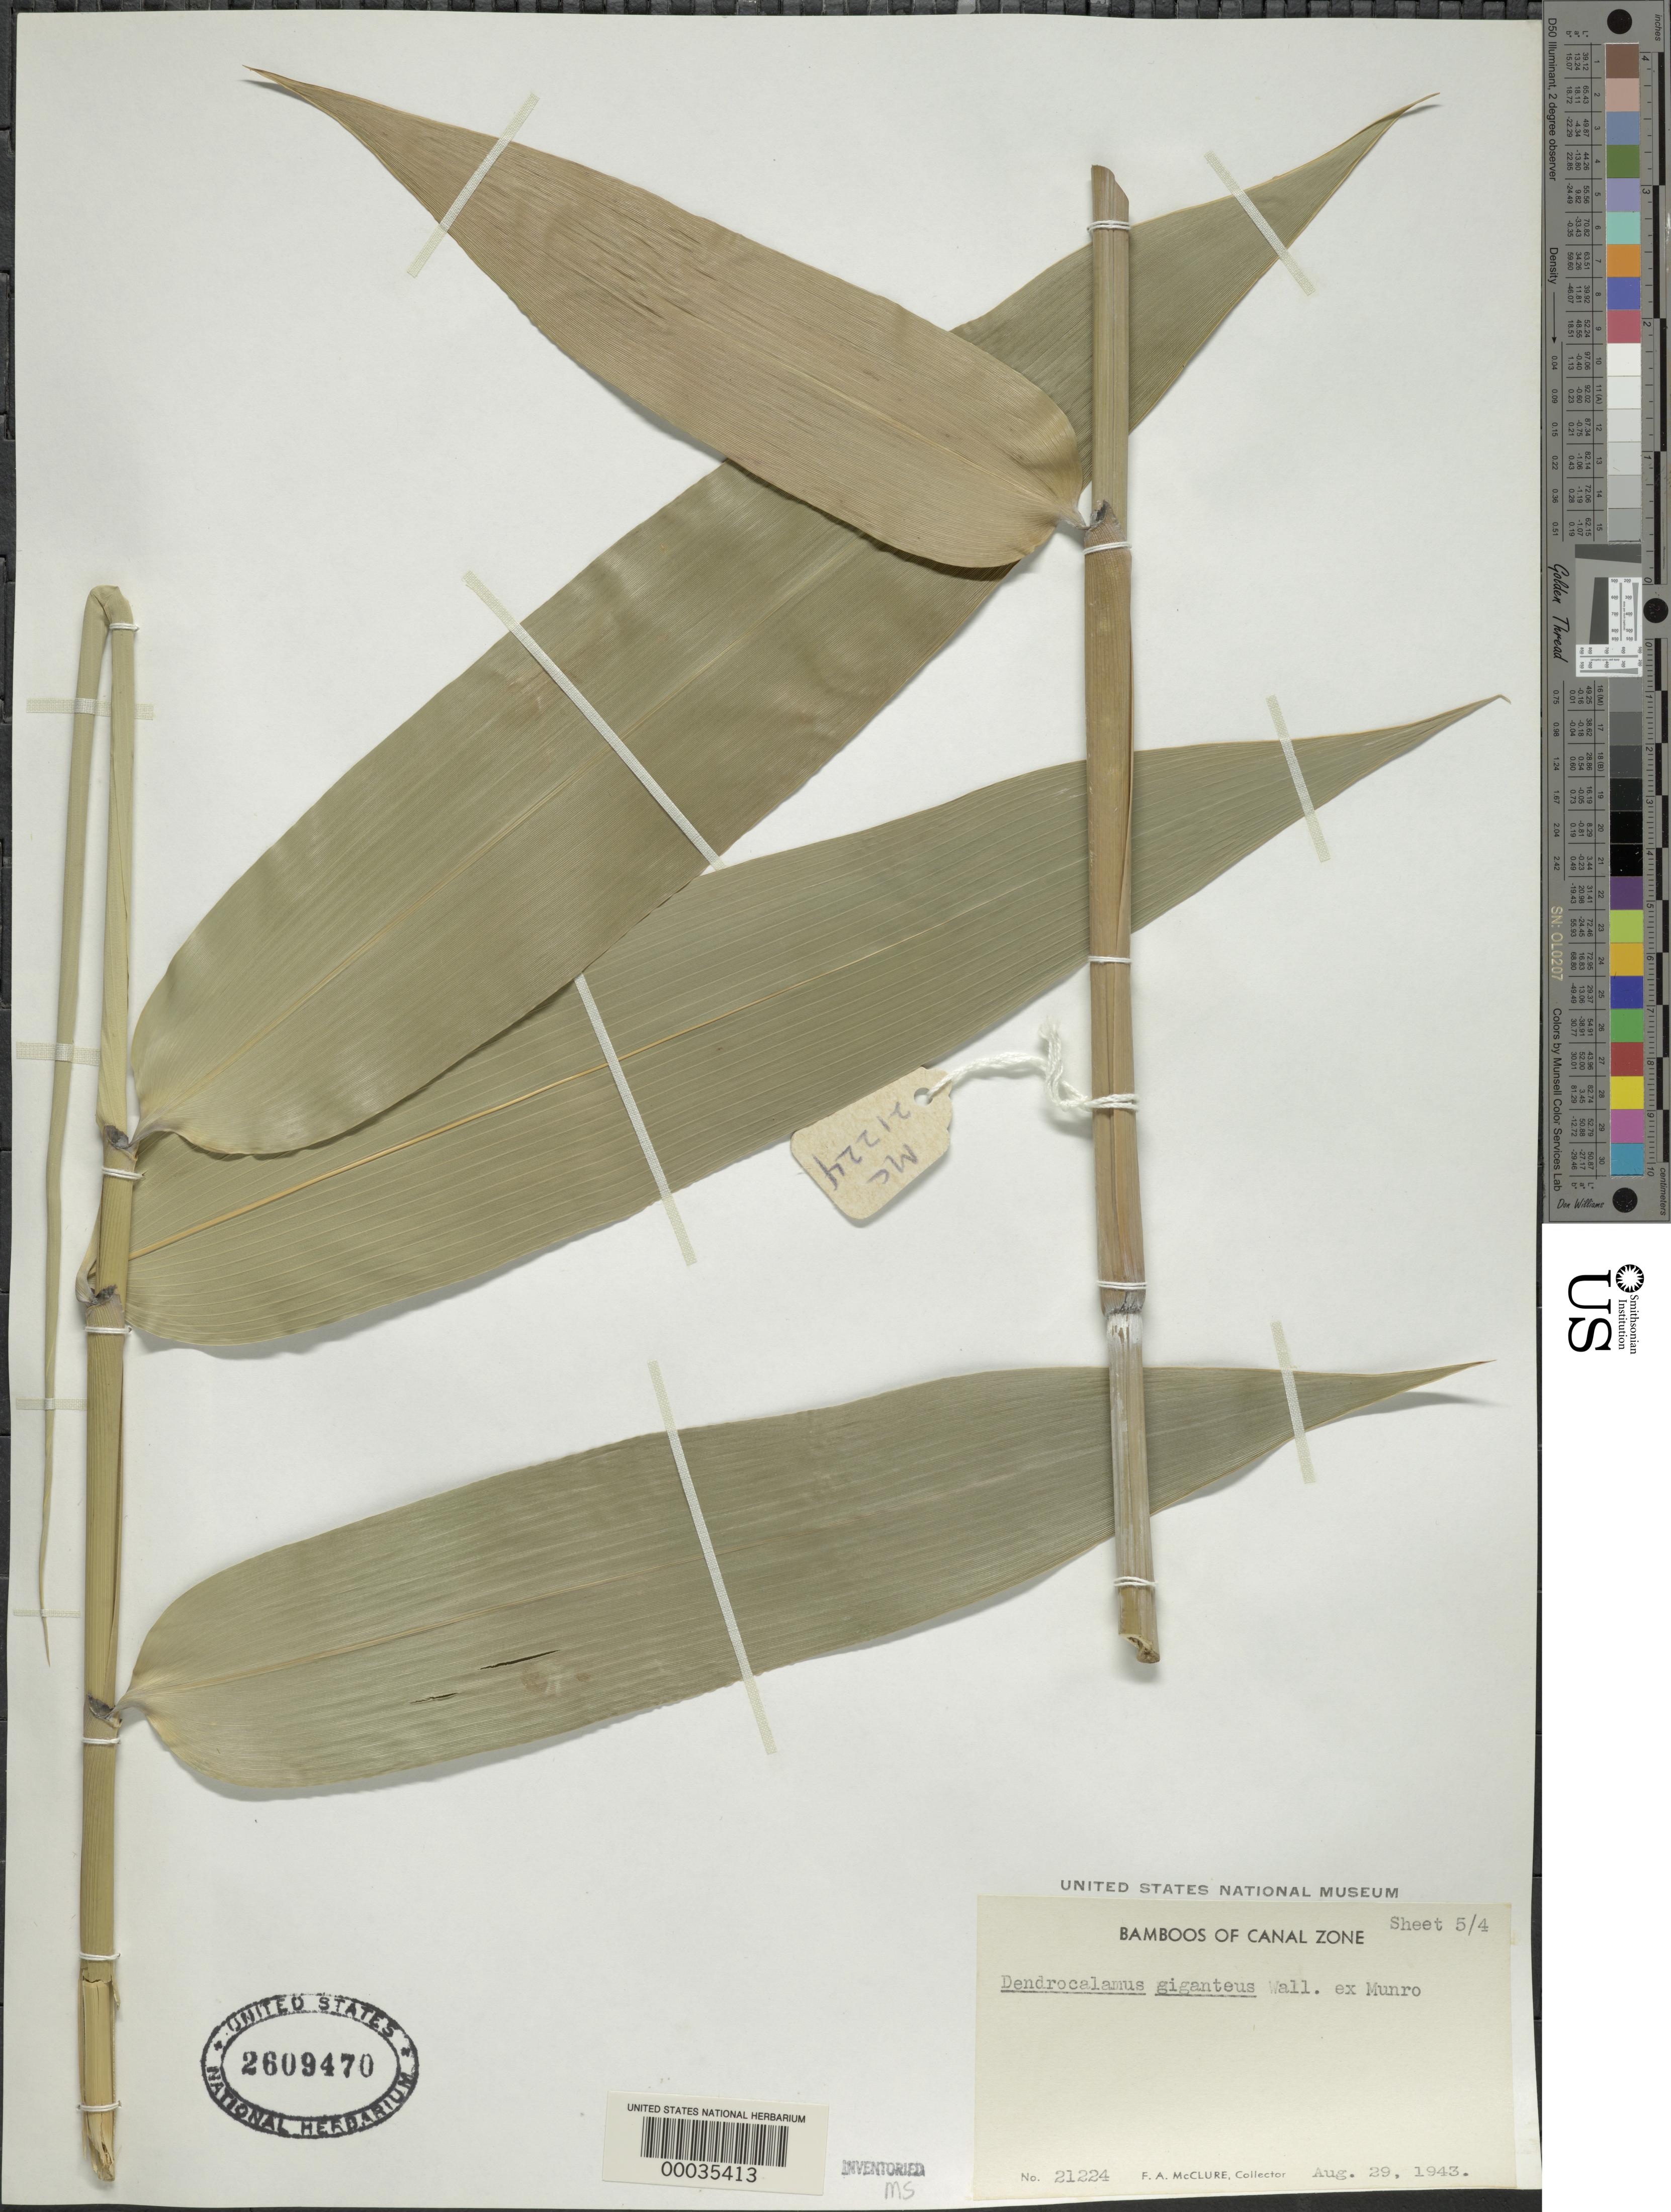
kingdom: Plantae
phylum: Tracheophyta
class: Liliopsida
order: Poales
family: Poaceae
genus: Dendrocalamus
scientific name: Dendrocalamus giganteus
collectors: F. A. McClure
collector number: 21224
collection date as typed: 29 Aug 1943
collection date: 1943-08-29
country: Panama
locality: Esperimental Gardens-summit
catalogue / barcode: US 2609470